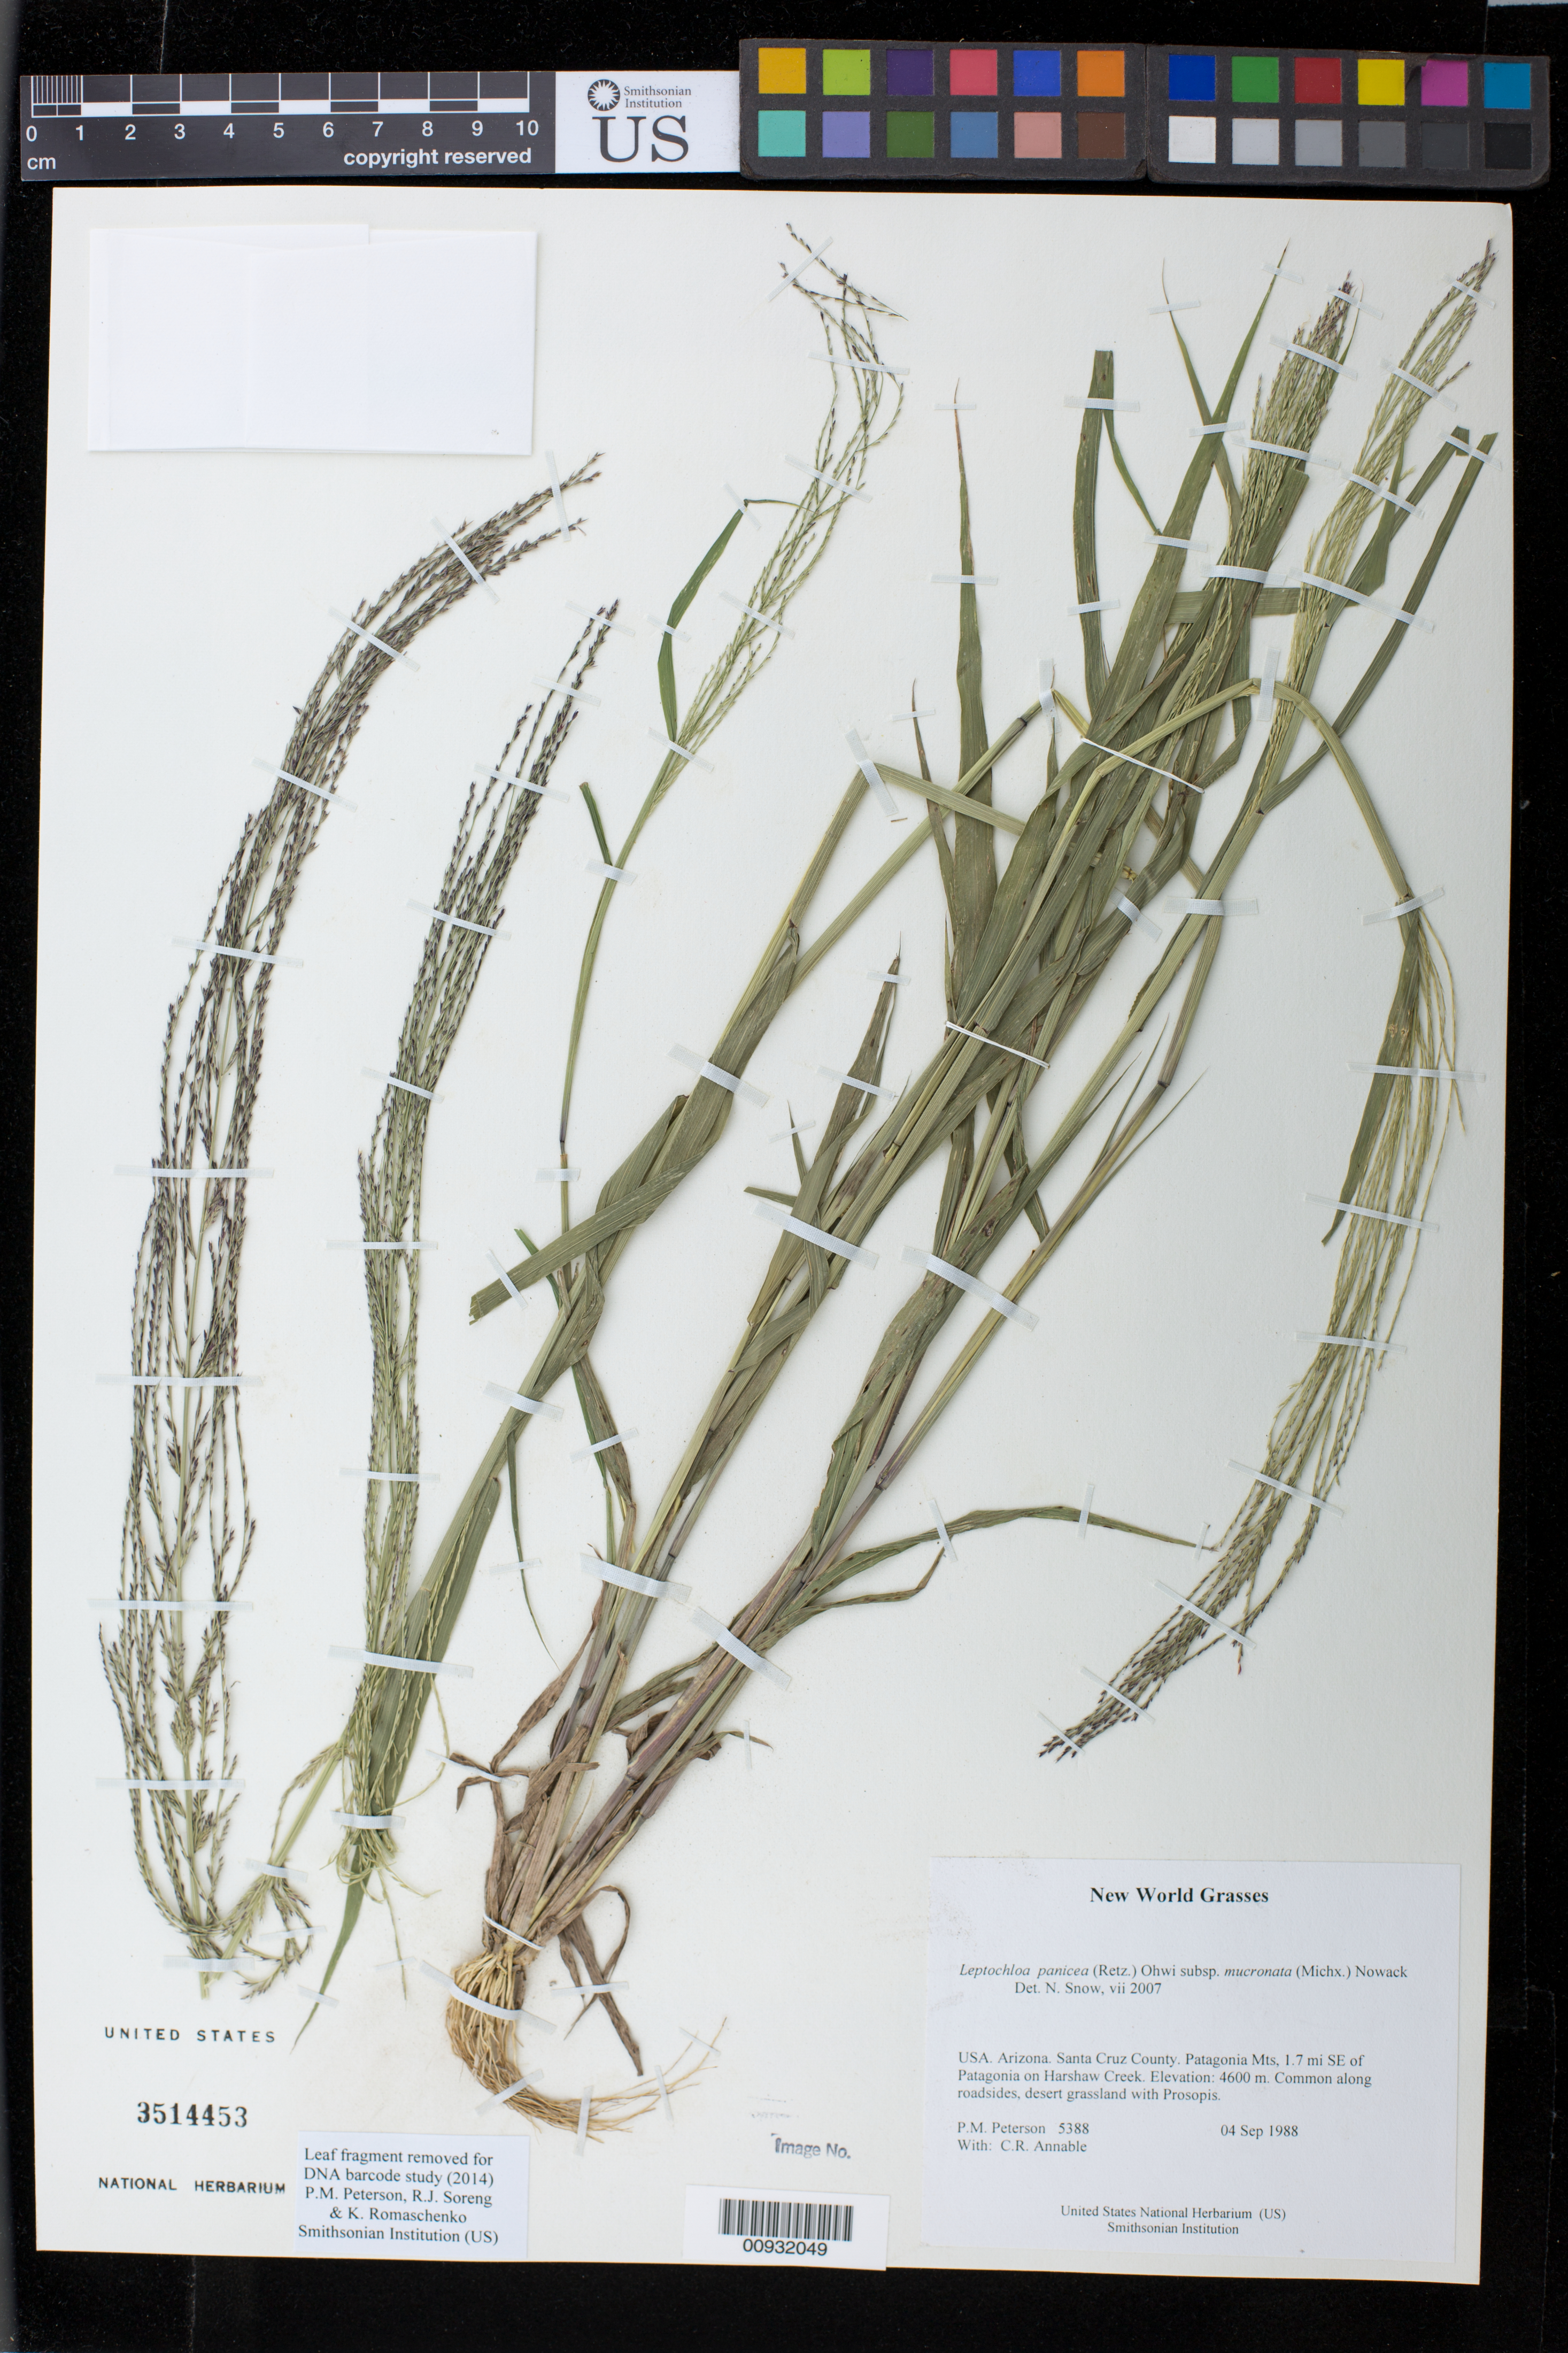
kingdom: Plantae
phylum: Tracheophyta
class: Liliopsida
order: Poales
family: Poaceae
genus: Leptochloa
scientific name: Leptochloa panicea subsp. mucronata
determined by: Snow, N. W.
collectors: P. M. Peterson & C. R. Annable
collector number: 05388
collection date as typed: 04 Sep 1988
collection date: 1988-09-04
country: United States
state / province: Arizona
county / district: Santa Cruz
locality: Patagonia Mts, 1.7 mi SE of Patagonia on Harshaw Creek.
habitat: Common along roadsides, desert grassland with Prosopis.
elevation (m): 4600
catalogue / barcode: US 3514453